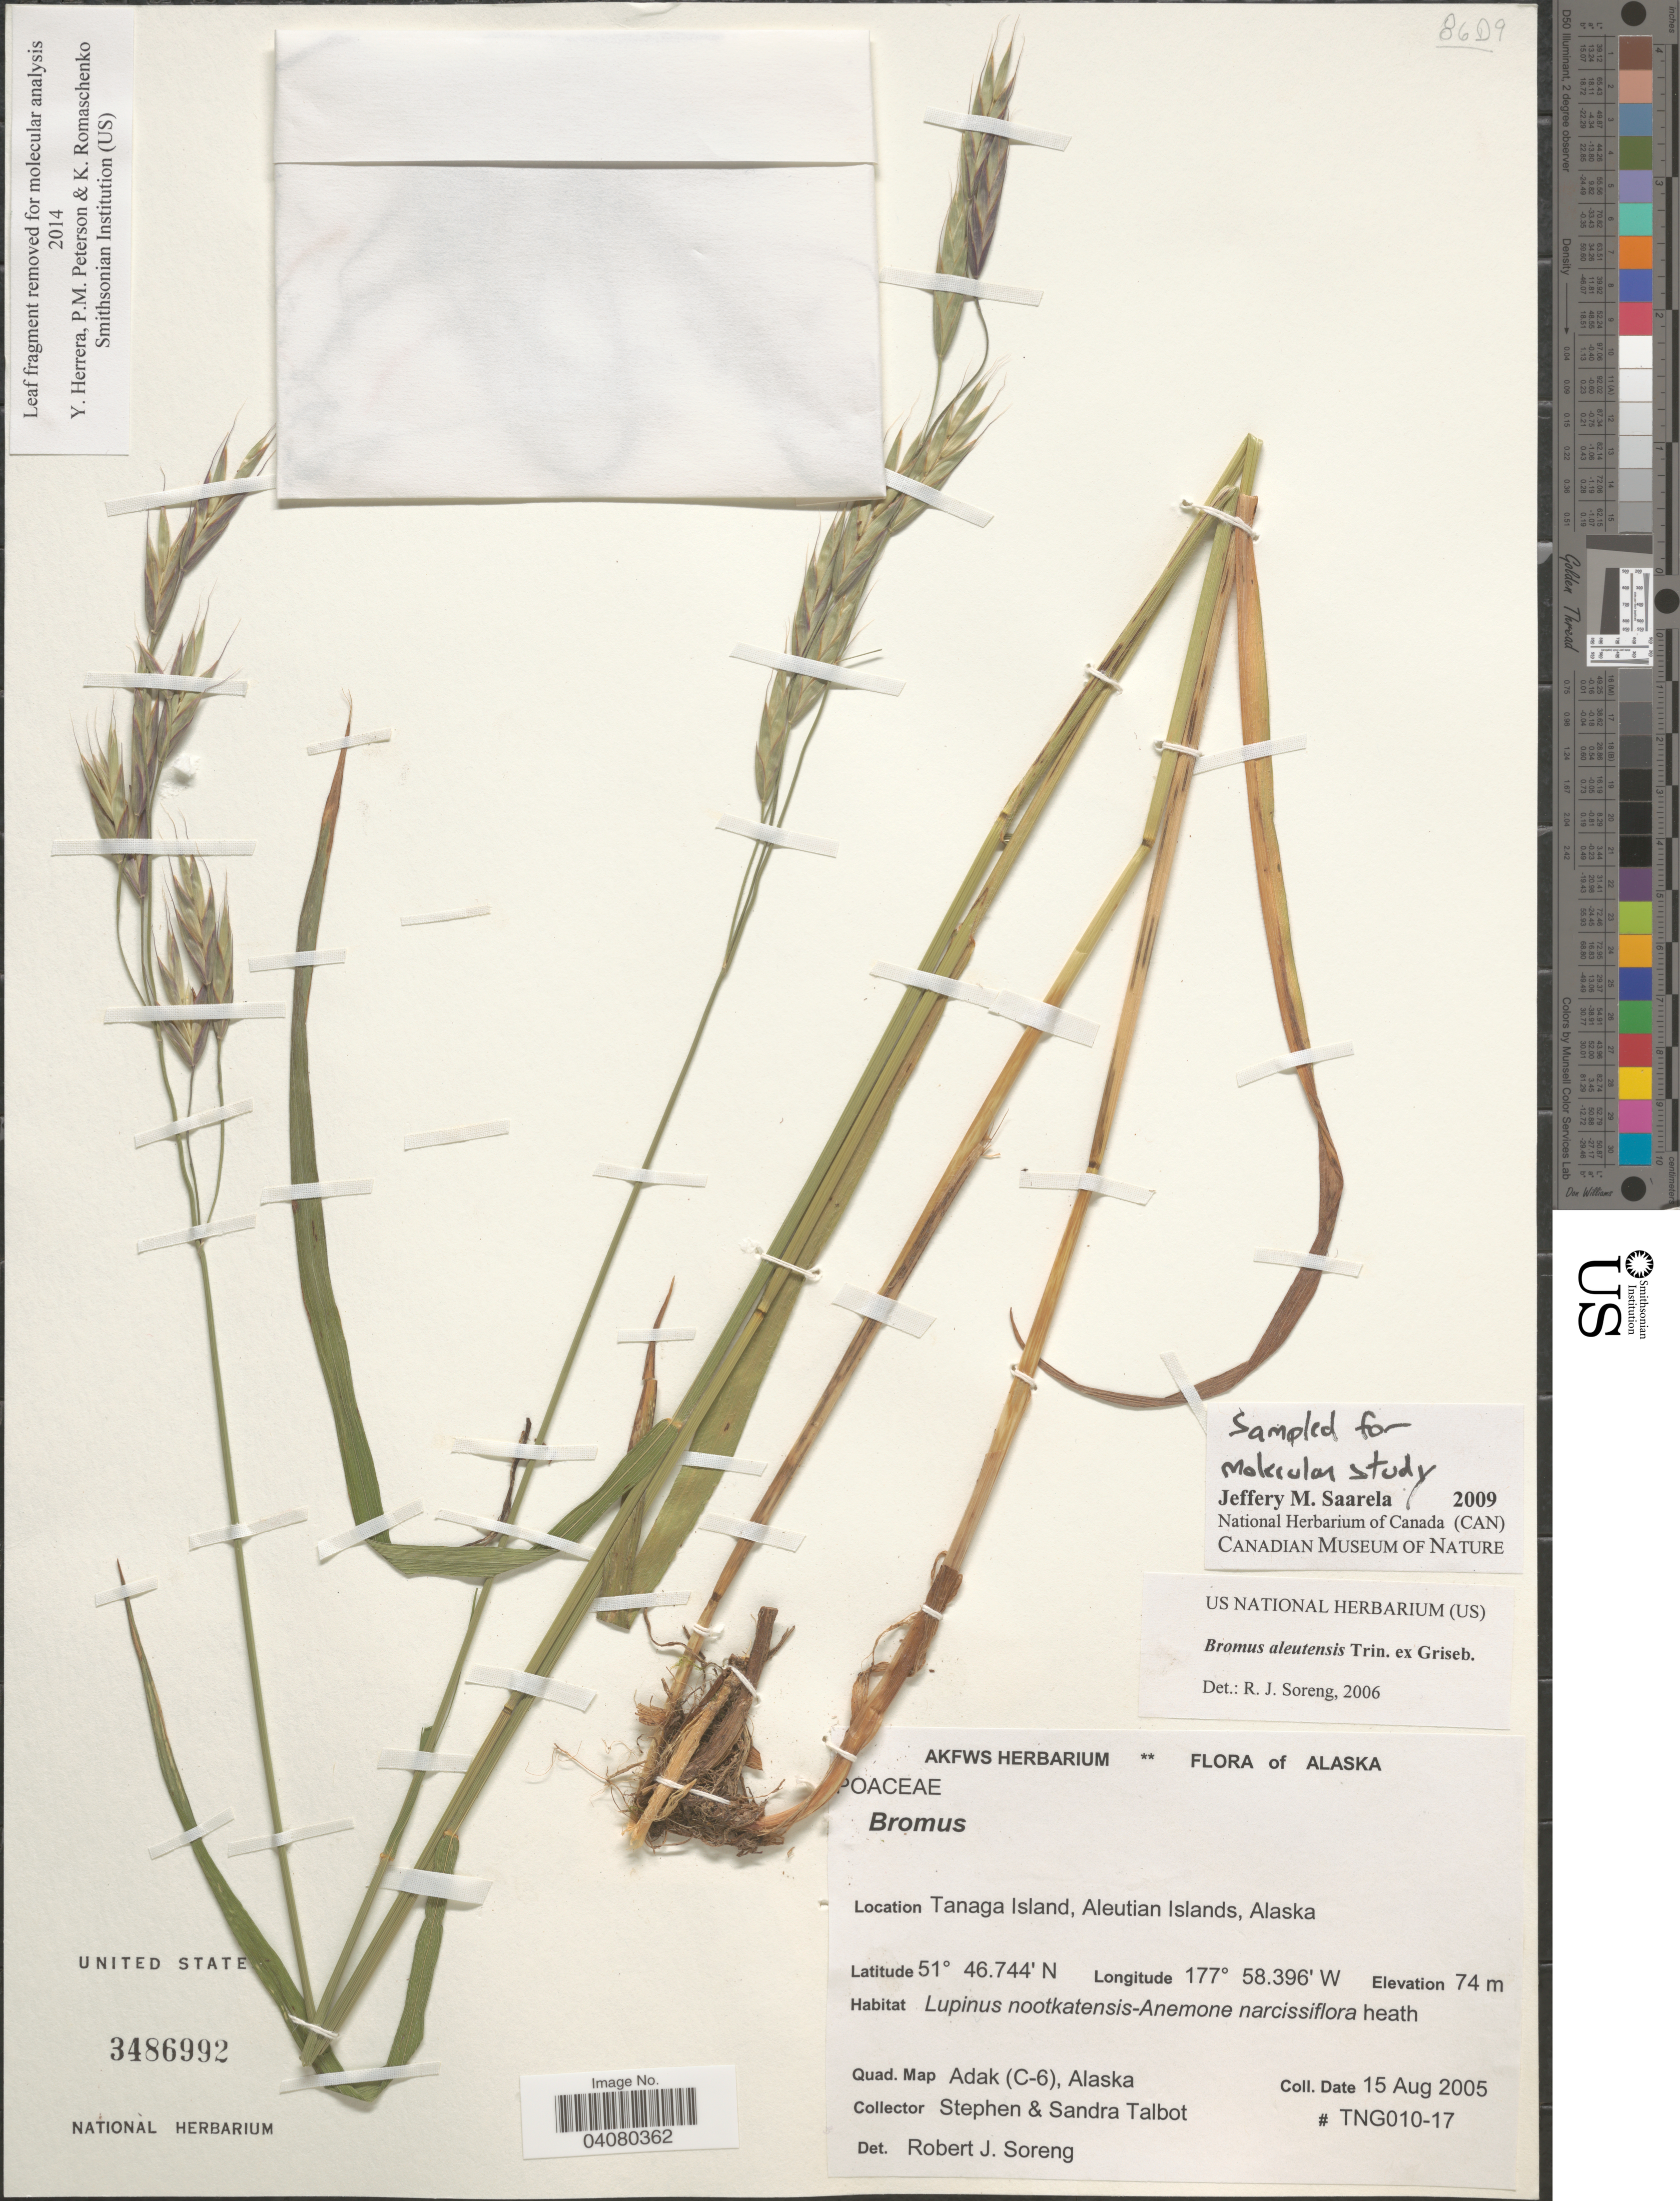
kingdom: Plantae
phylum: Tracheophyta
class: Liliopsida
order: Poales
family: Poaceae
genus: Bromus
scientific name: Bromus aleutensis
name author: Trin. ex Griseb.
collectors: S. S. Talbot & S. Talbot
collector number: TNG010-17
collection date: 2005-08-15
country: United States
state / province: Alaska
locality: Tanaga Island, Aleutian Islands. Quad. Map Adak (C-6).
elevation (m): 74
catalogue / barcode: US 3486992